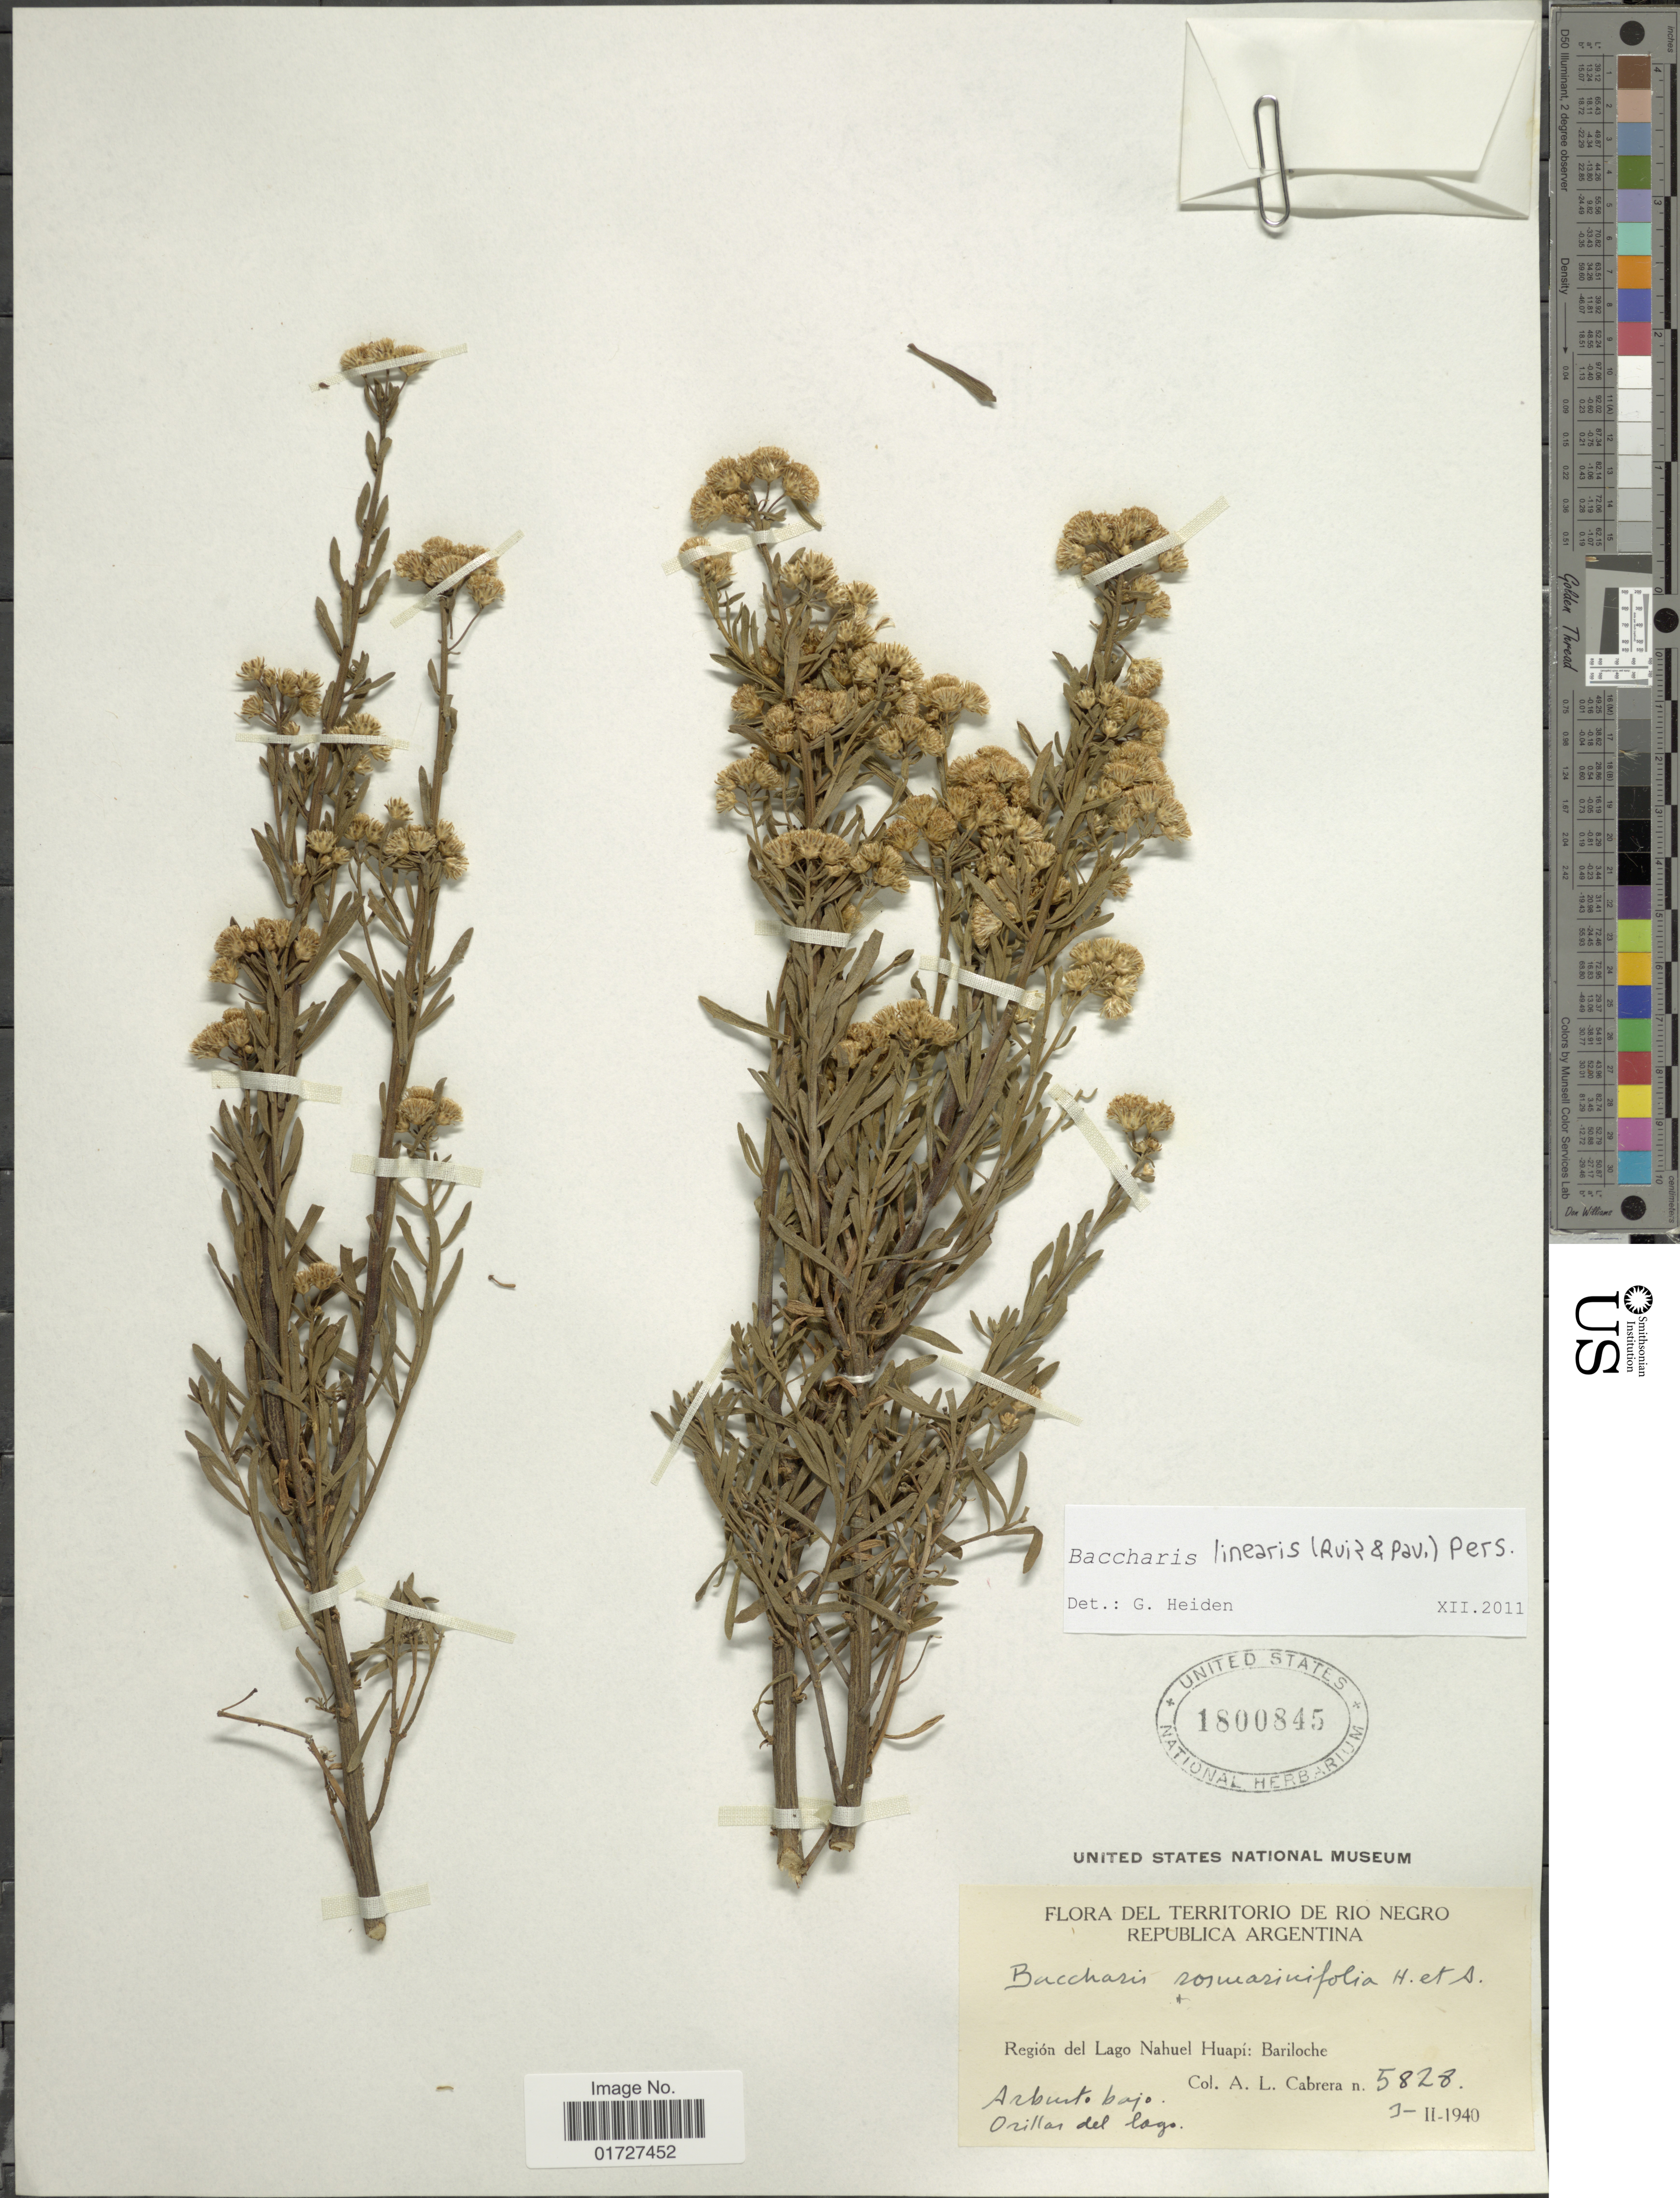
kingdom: Plantae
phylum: Tracheophyta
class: Magnoliopsida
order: Asterales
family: Asteraceae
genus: Baccharis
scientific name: Baccharis linearis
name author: (Ruiz & Pav.) Pers.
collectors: A. L. Cabrera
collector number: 5828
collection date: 1940-02-03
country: Argentina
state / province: Rio Negro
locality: Republica Argentina, Region del Lago Nahuel Huapi, Bariloche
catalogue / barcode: US 1800845